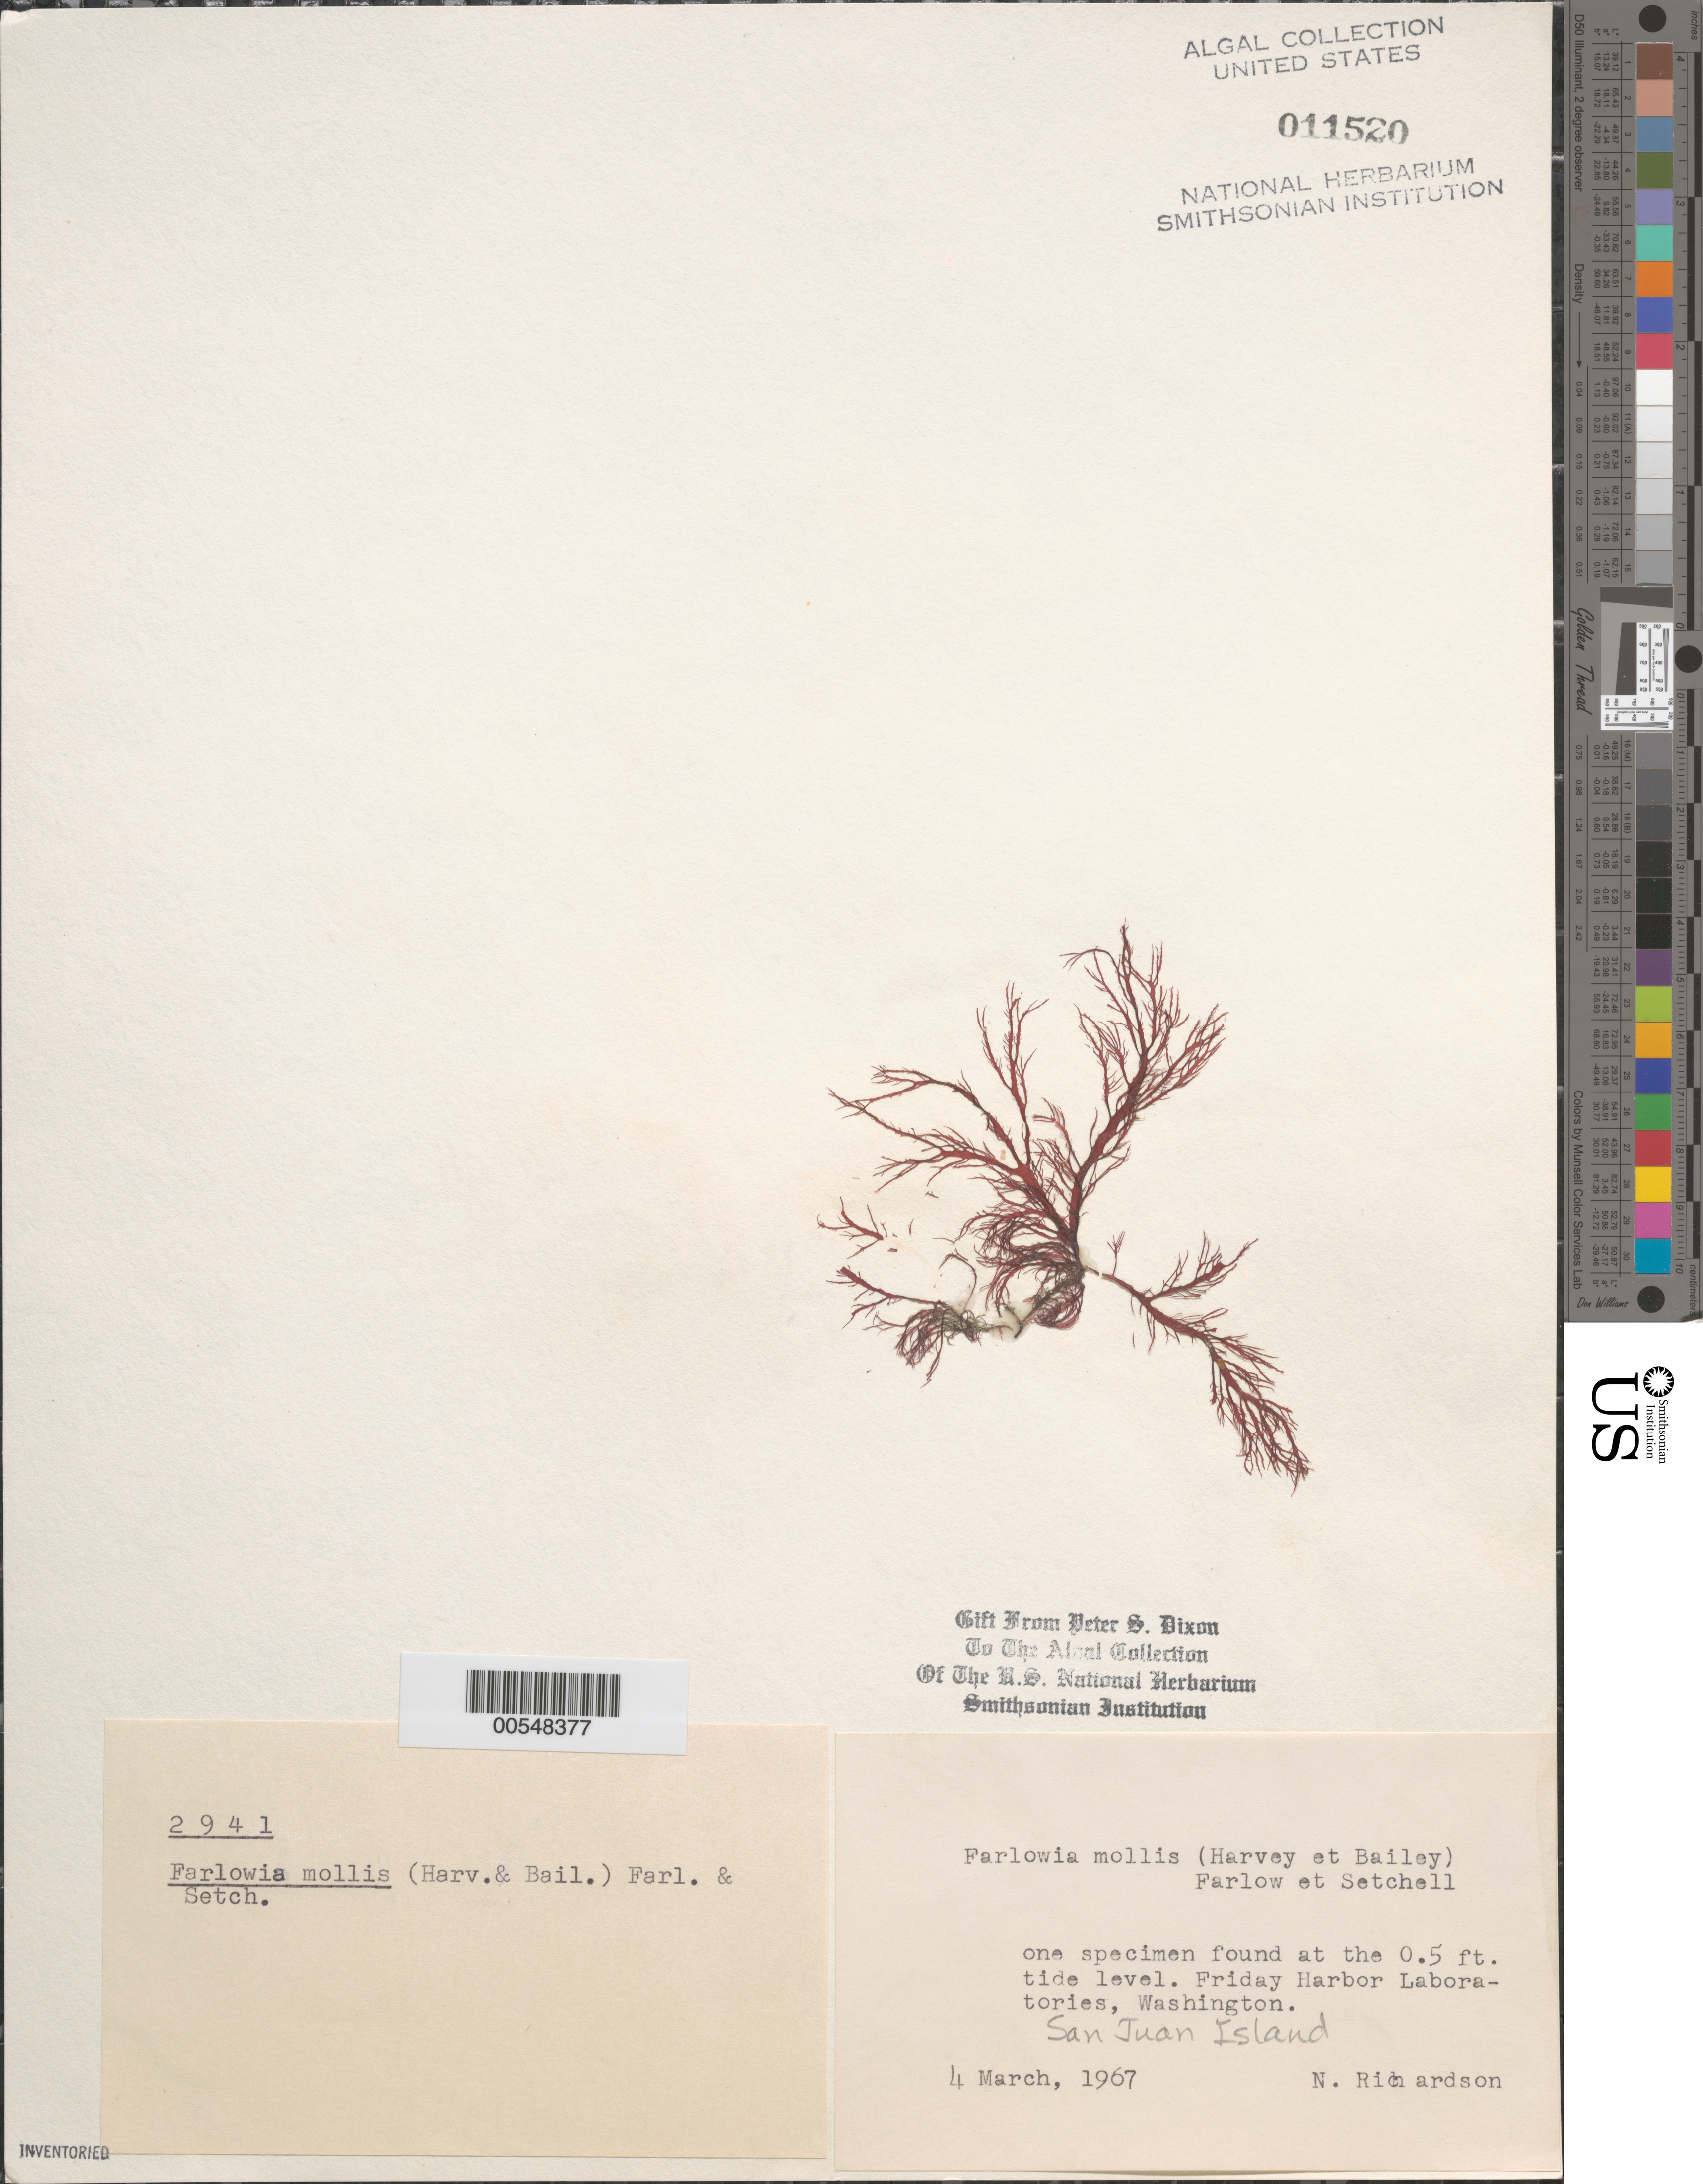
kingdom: Plantae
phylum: Rhodophyta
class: Florideophyceae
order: Gigartinales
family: Dumontiaceae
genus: Farlowia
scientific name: Farlowia mollis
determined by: Dixon, P. S.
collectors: N. Richardson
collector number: PSD 2941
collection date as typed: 04 Mar 1967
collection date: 1967-03-04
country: United States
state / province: Washington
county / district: San Juan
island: San Juan Island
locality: Friday Harbor Laboratories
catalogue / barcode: US 11520